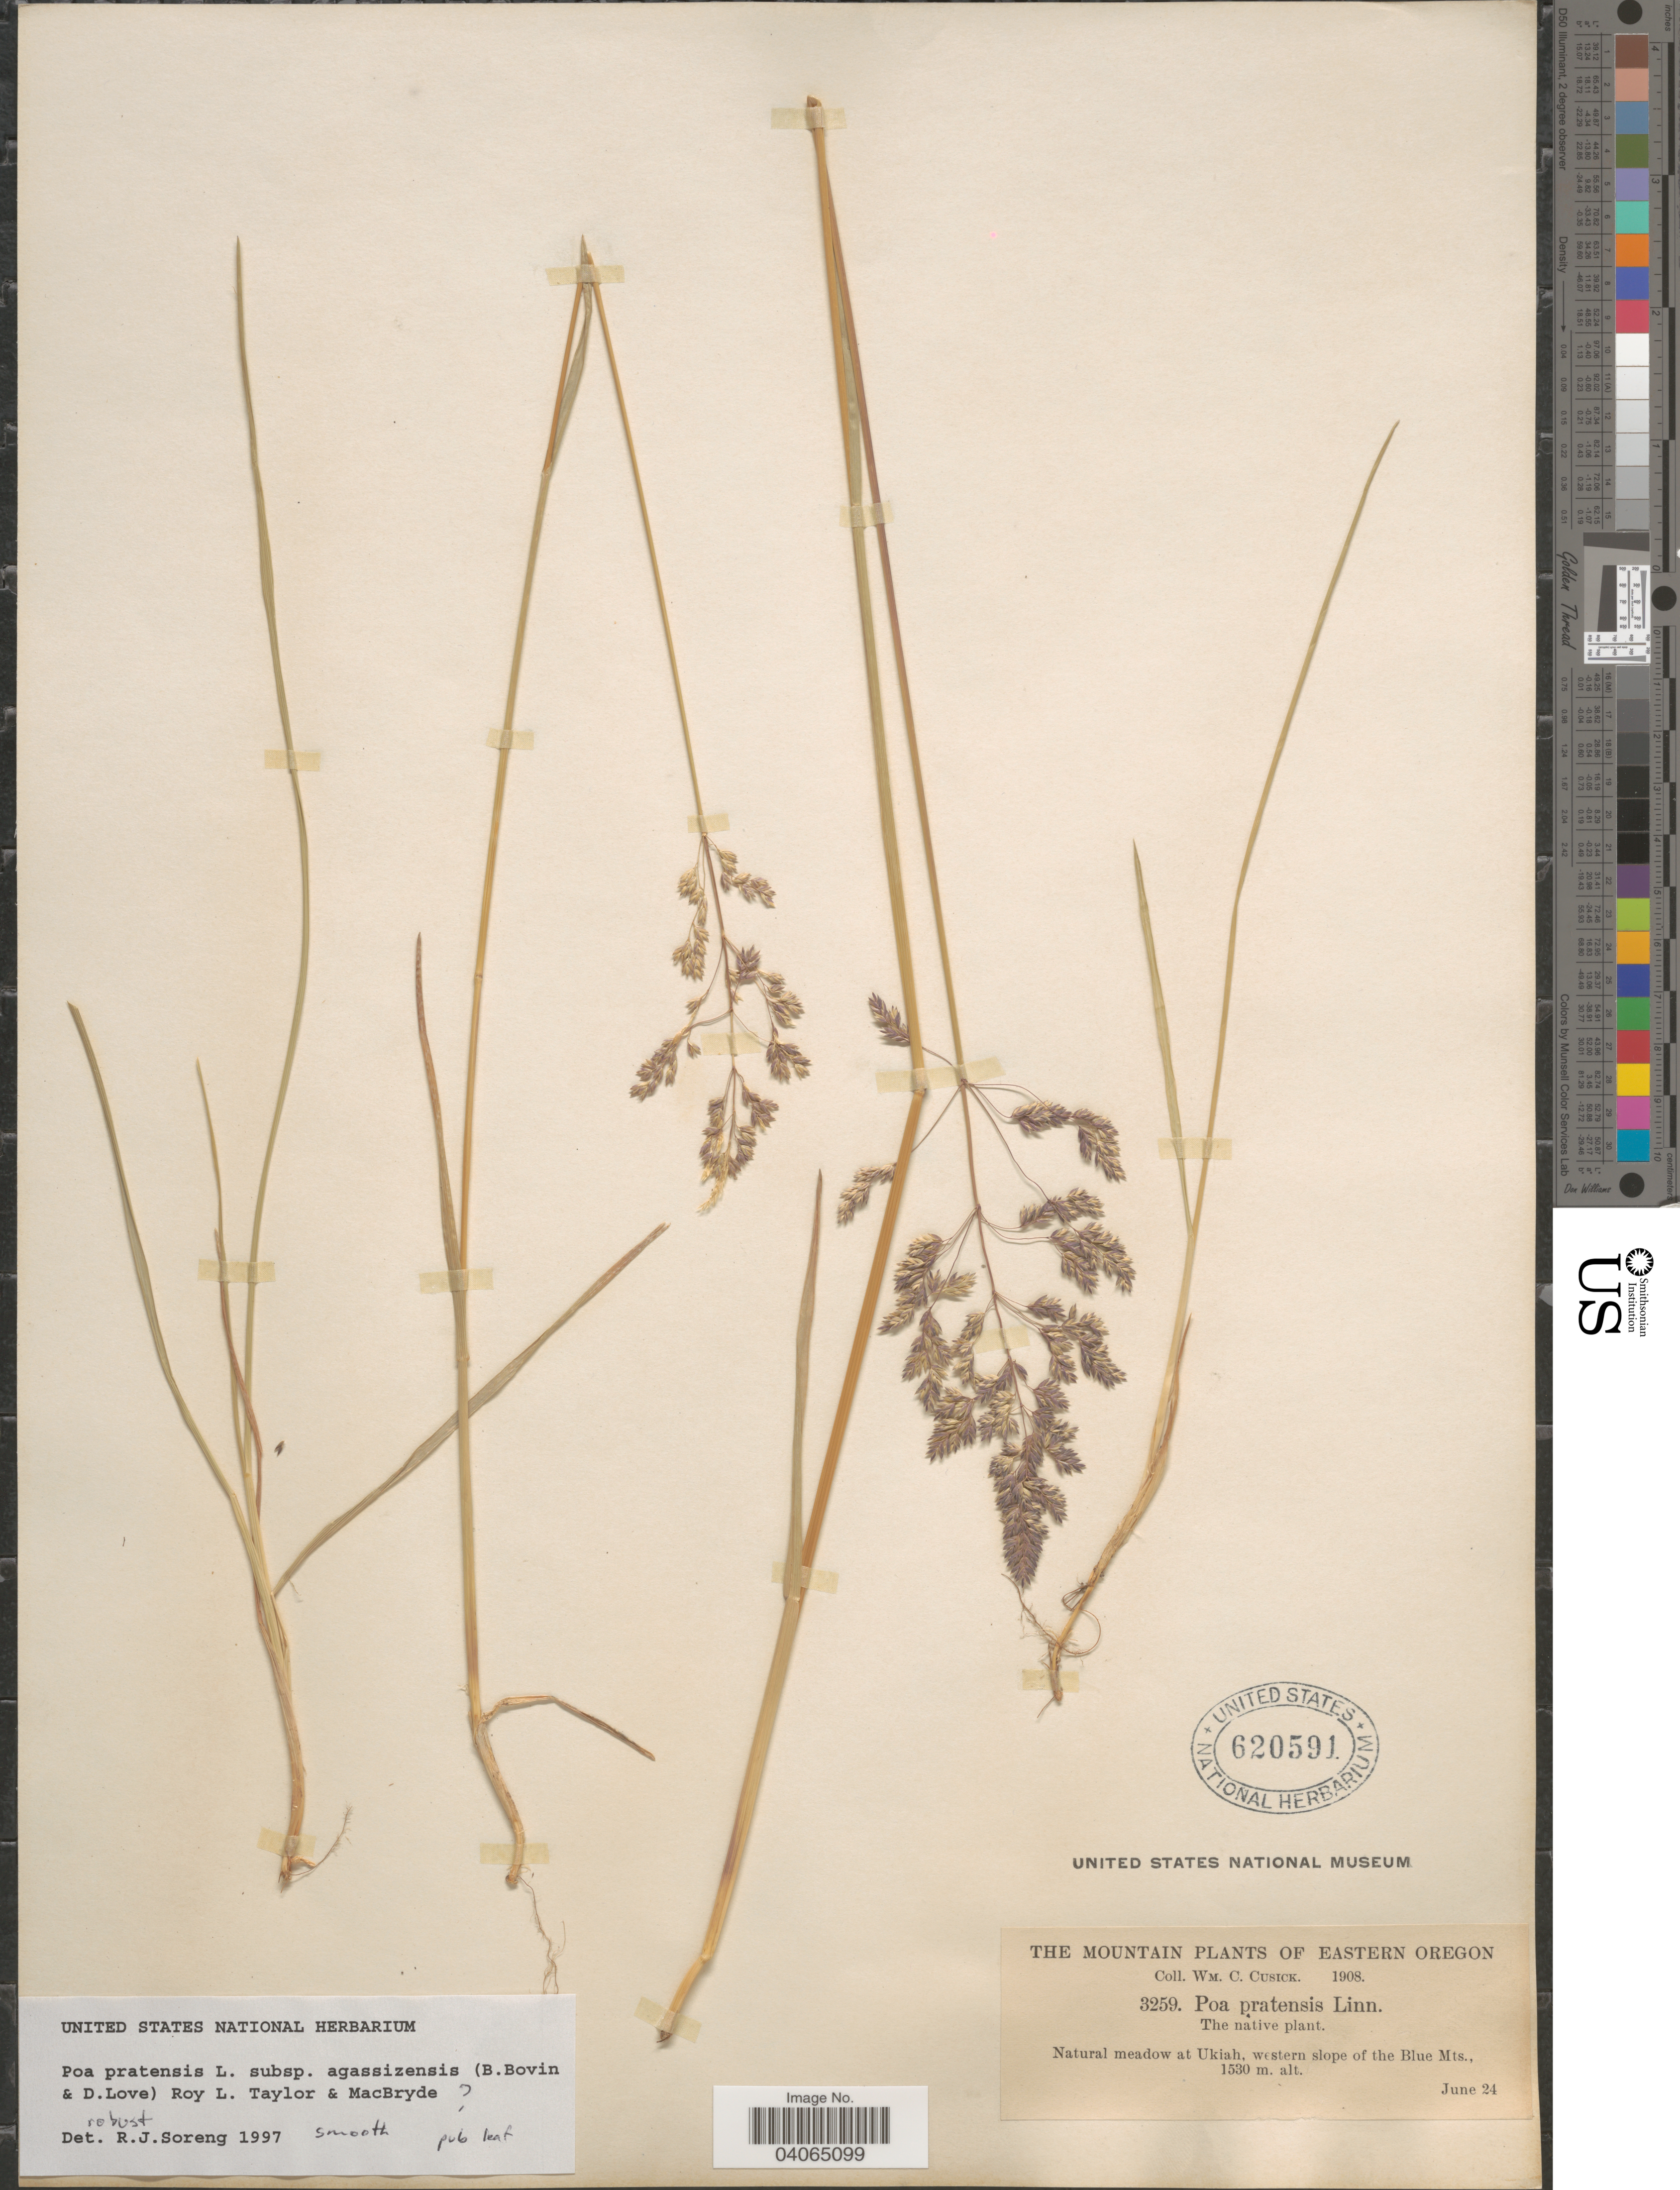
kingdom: Plantae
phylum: Tracheophyta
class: Liliopsida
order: Poales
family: Poaceae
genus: Poa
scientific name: Poa pratensis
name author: L.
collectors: W. C. Cusick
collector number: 3259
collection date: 1908-06-24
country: United States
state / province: Oregon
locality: The Mountain of Eastern Oregon. Natural meadow at Ukiah, western slope of the Blue Mts.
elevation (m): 1530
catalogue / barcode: US 620591